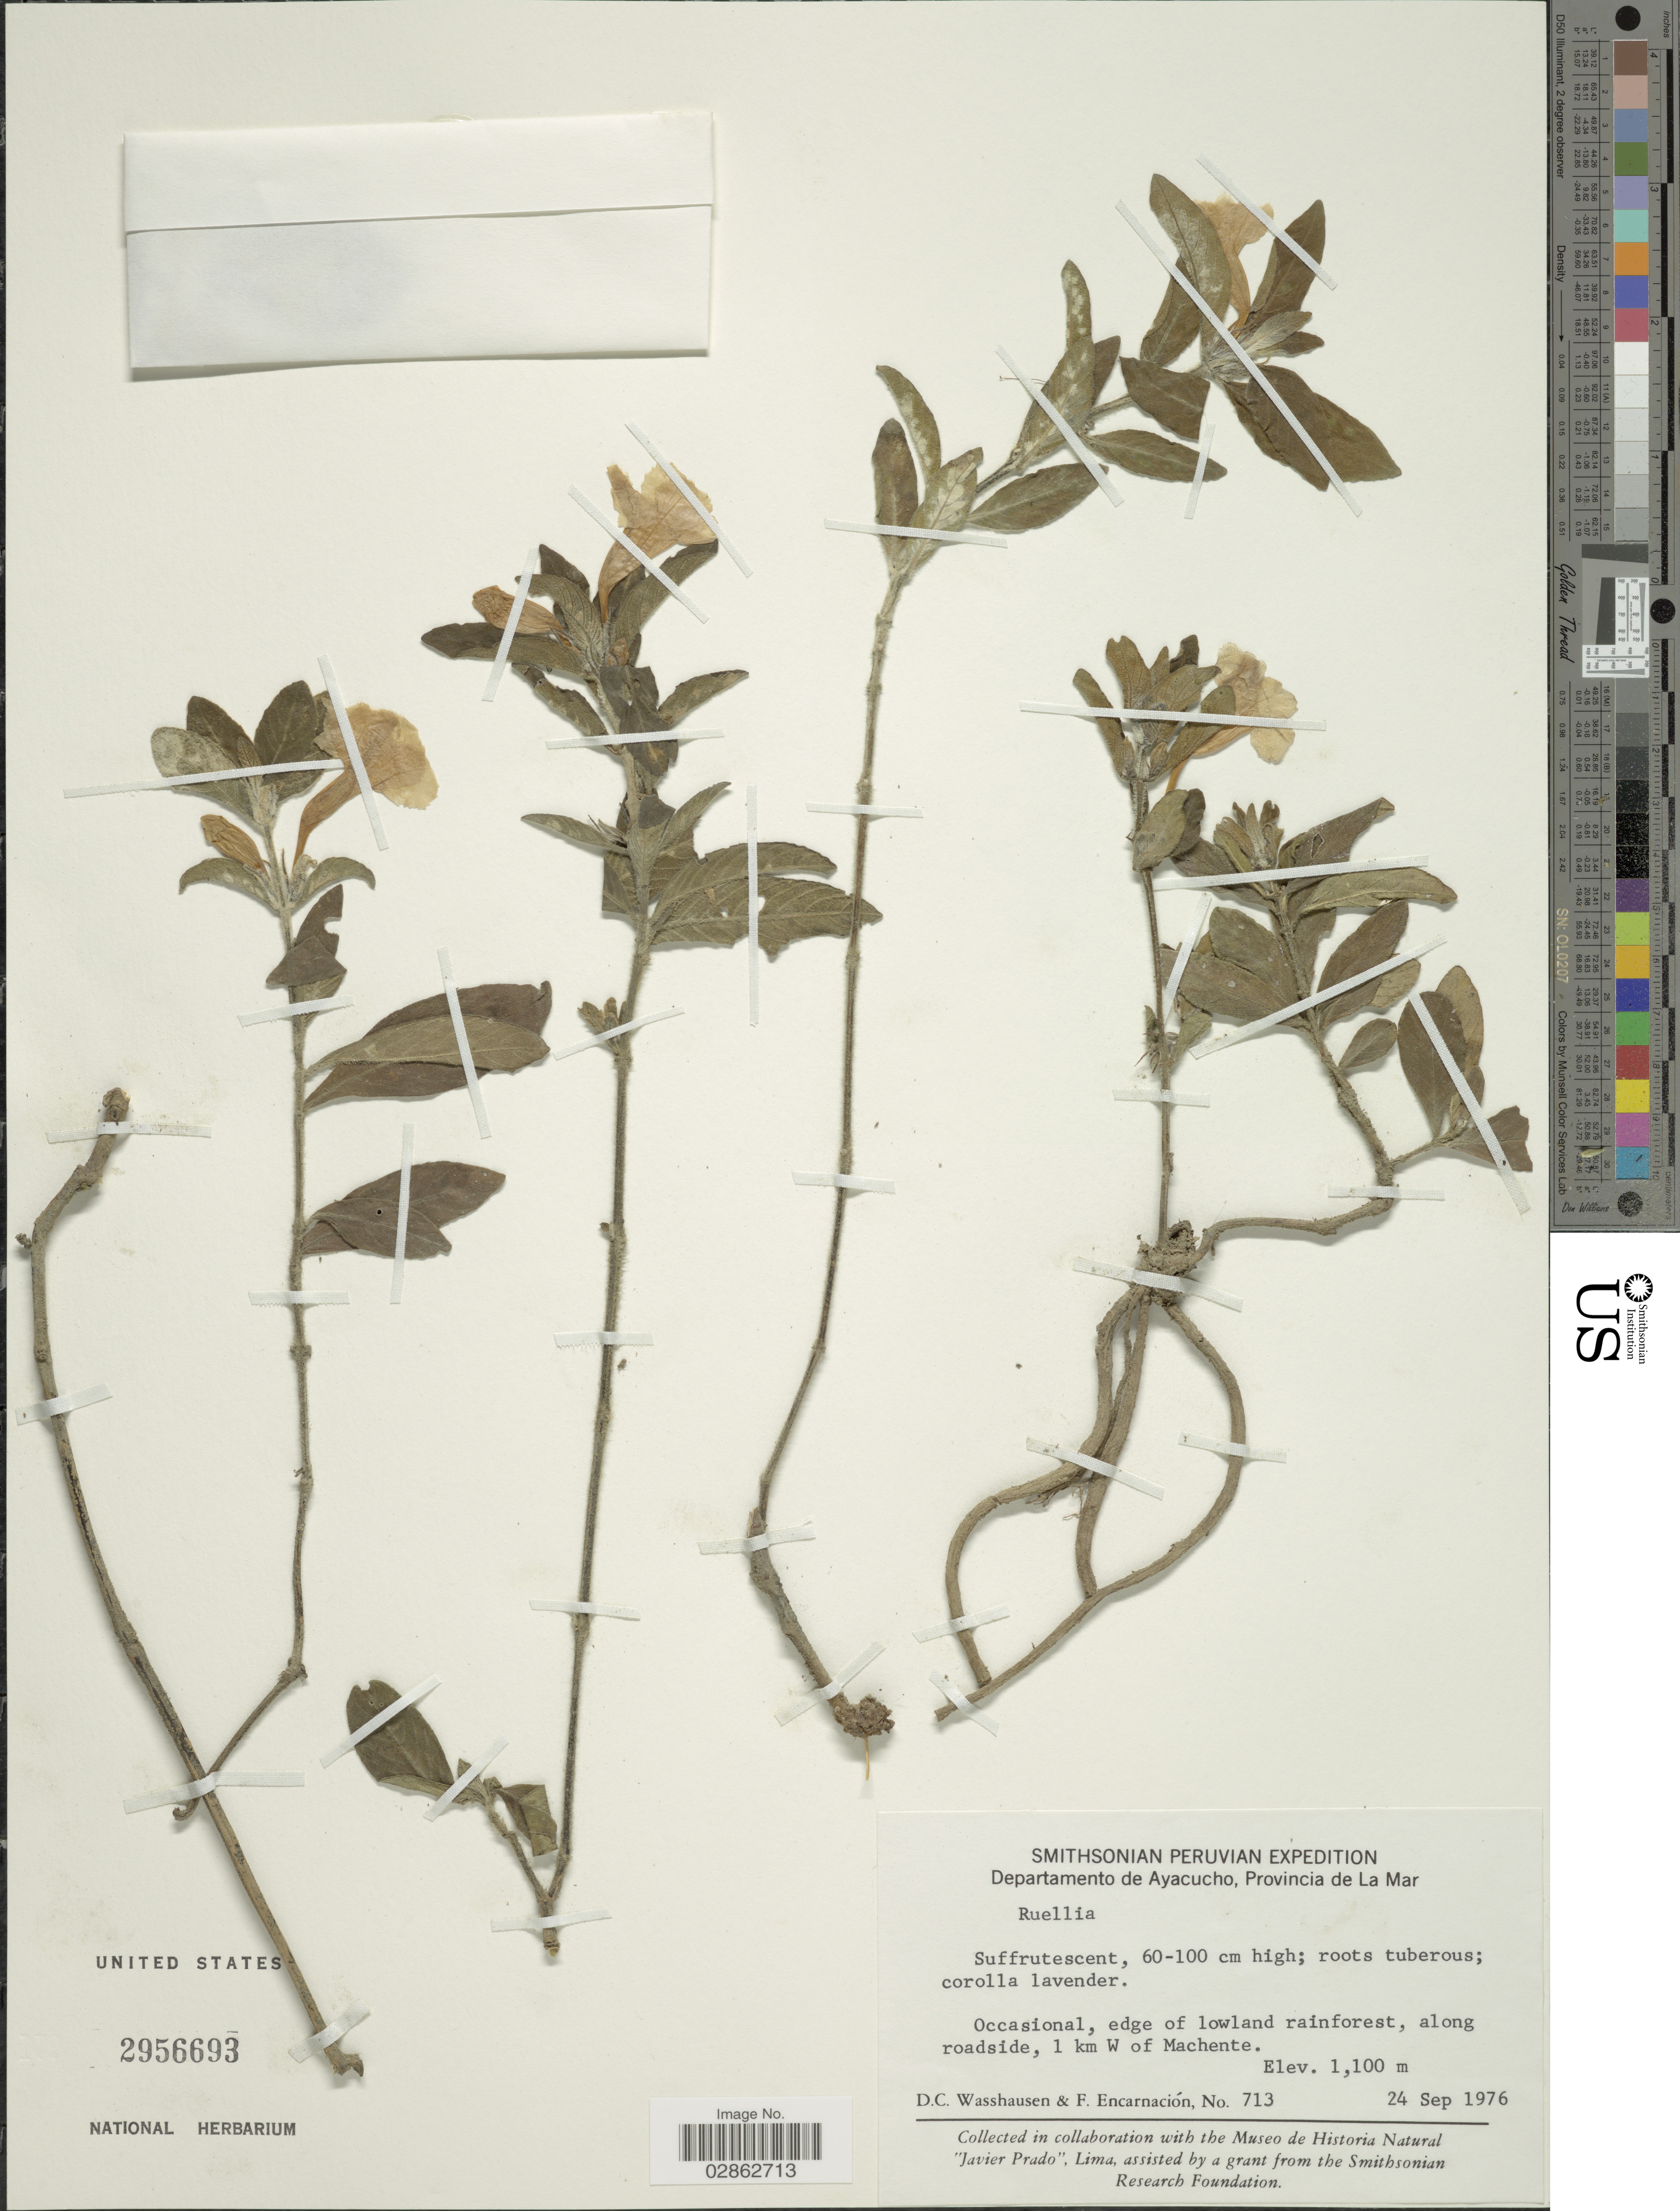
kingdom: Plantae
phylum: Tracheophyta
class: Magnoliopsida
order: Lamiales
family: Acanthaceae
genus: Ruellia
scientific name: Ruellia sp.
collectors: D. C. Wasshausen & F. Encarnación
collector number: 713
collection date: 1976-09-24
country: Peru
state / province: Ayacucho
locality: Departamento de Ayacucho, Provincia de La Mar. Along roadside, 1 km W of Machente.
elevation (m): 1100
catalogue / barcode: US 2956693